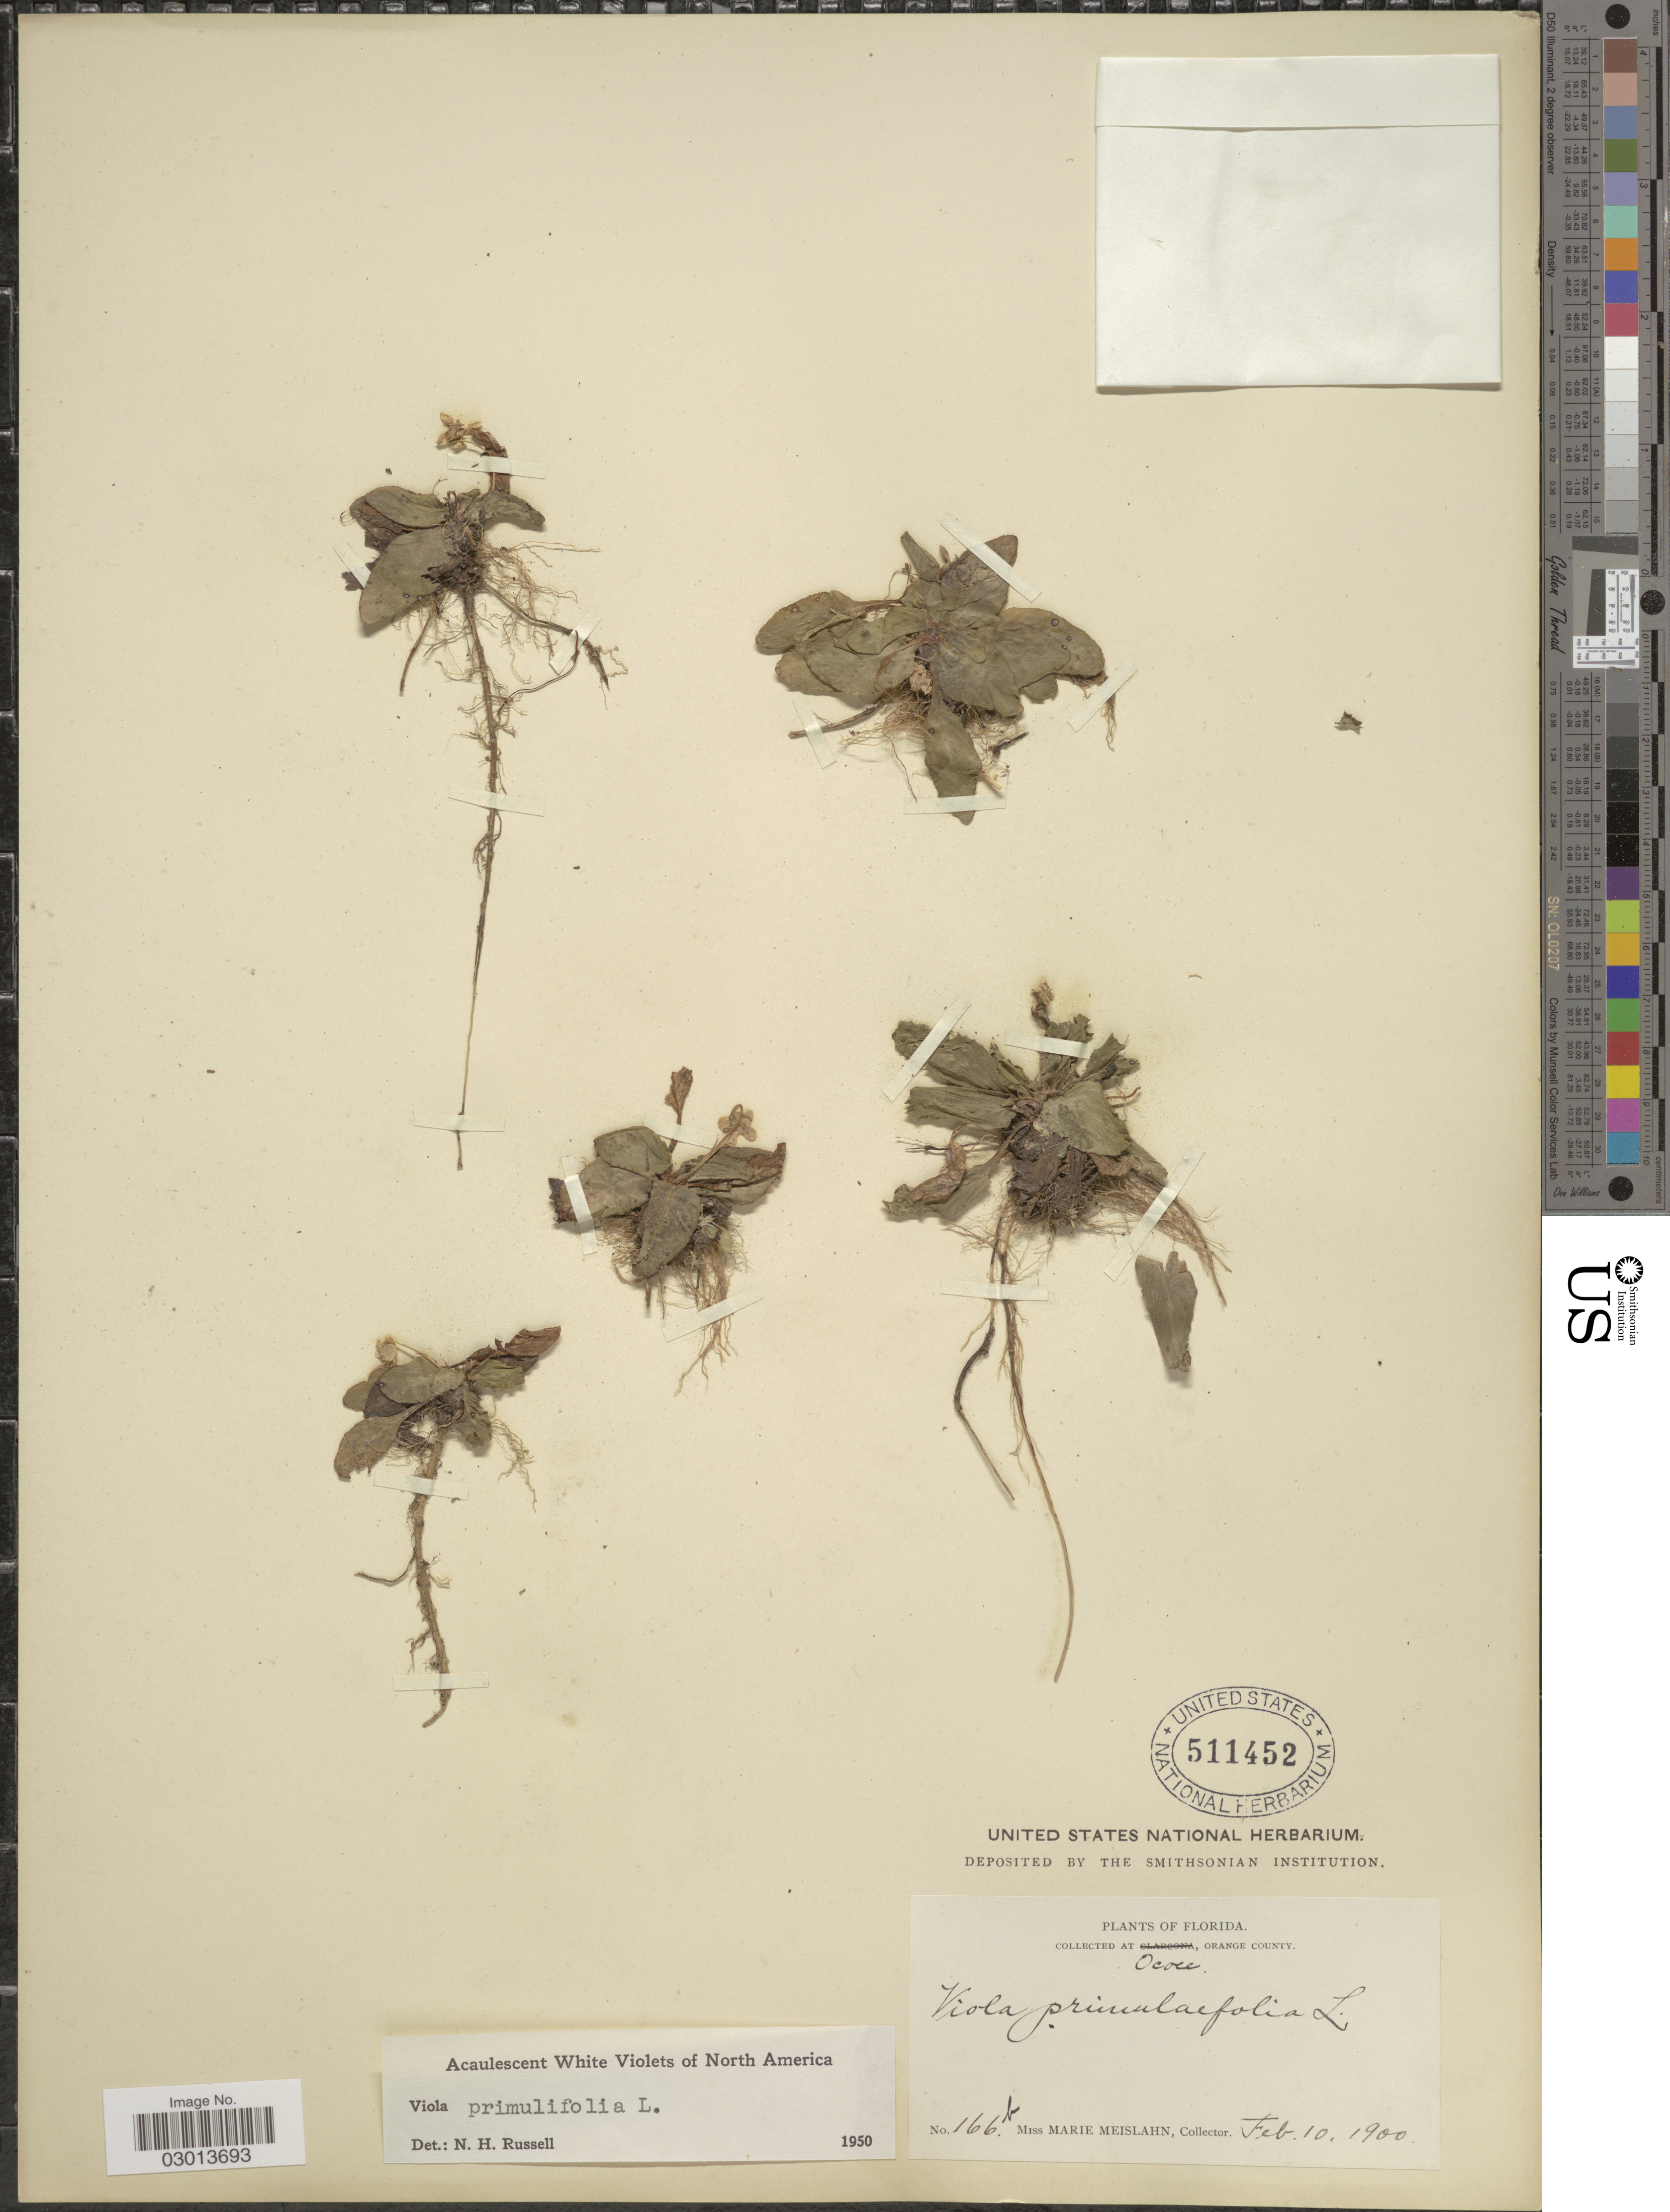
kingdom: Plantae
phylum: Tracheophyta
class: Magnoliopsida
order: Malpighiales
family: Violaceae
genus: Viola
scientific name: Viola primulifolia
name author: L.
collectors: M. Meislahn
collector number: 166b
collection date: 1900-02-10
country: United States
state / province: Florida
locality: Ocoee, Orange County.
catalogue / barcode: US 511452